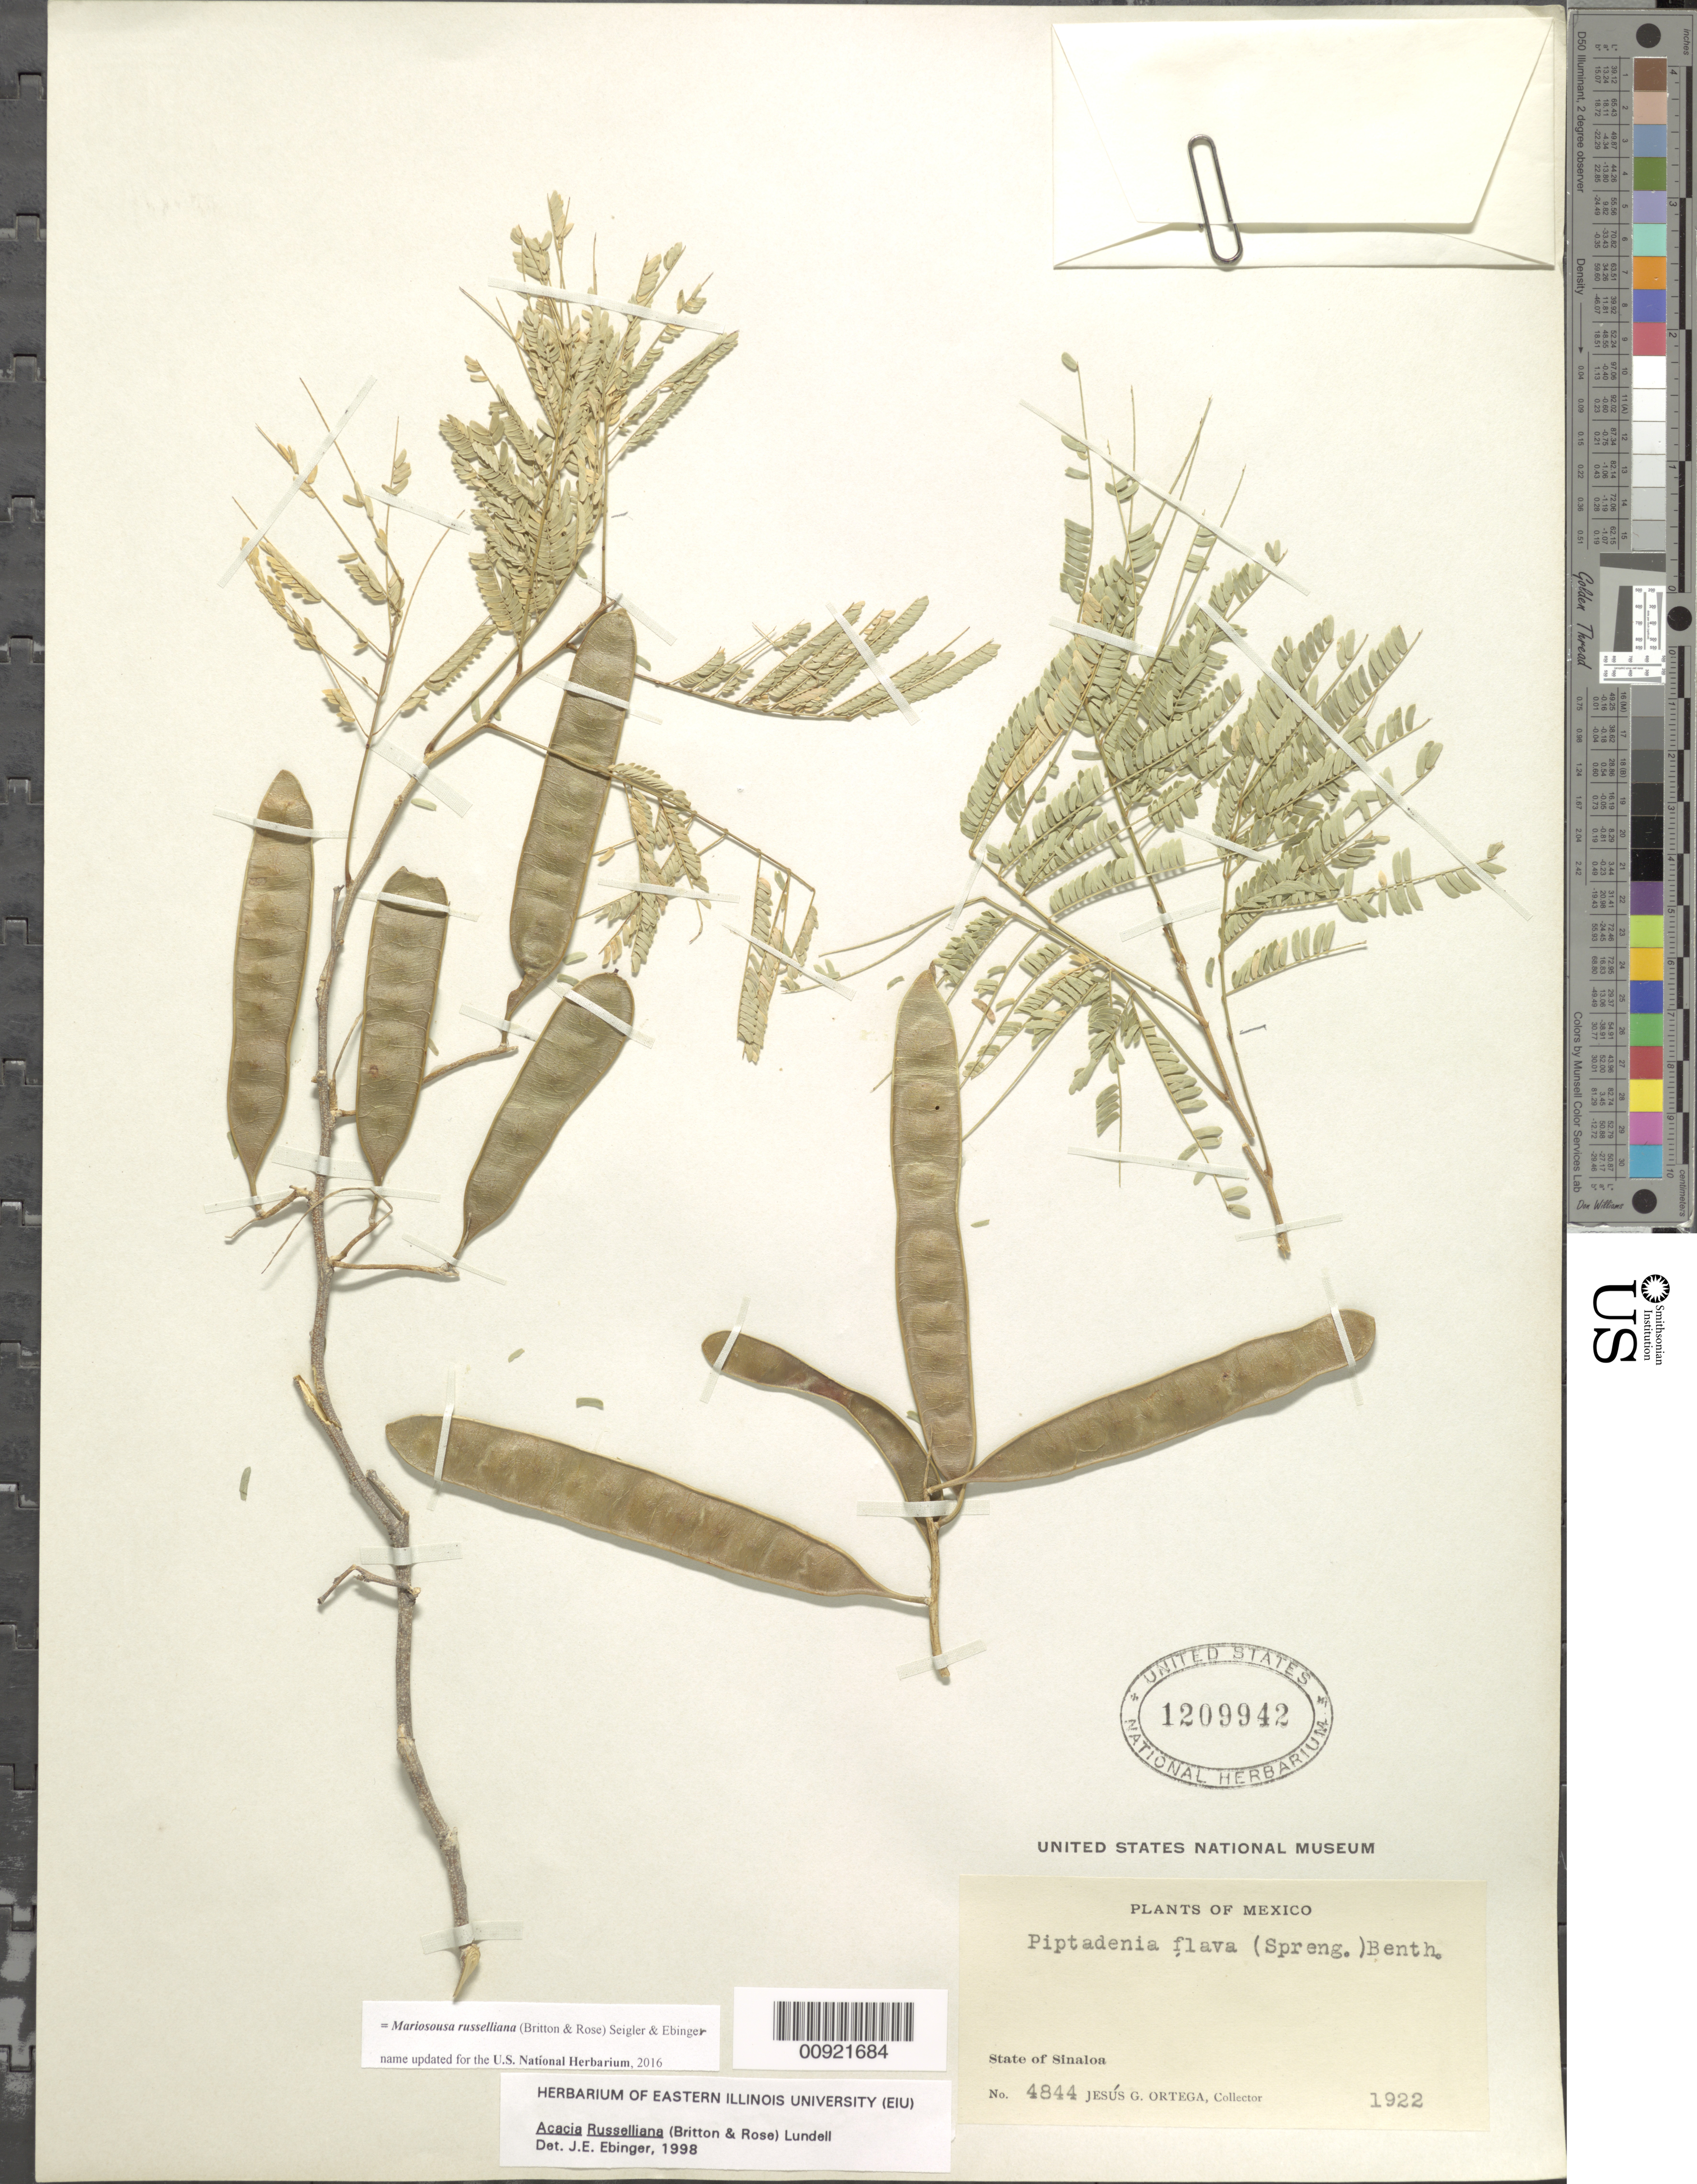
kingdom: Plantae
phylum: Tracheophyta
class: Magnoliopsida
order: Fabales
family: Fabaceae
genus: Mariosousa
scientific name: Mariosousa russelliana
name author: (Britton & Rose) Seigler & Ebinger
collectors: J. Ortega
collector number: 4844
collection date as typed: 1922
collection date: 1922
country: Mexico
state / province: Sinaloa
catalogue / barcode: US 1209942